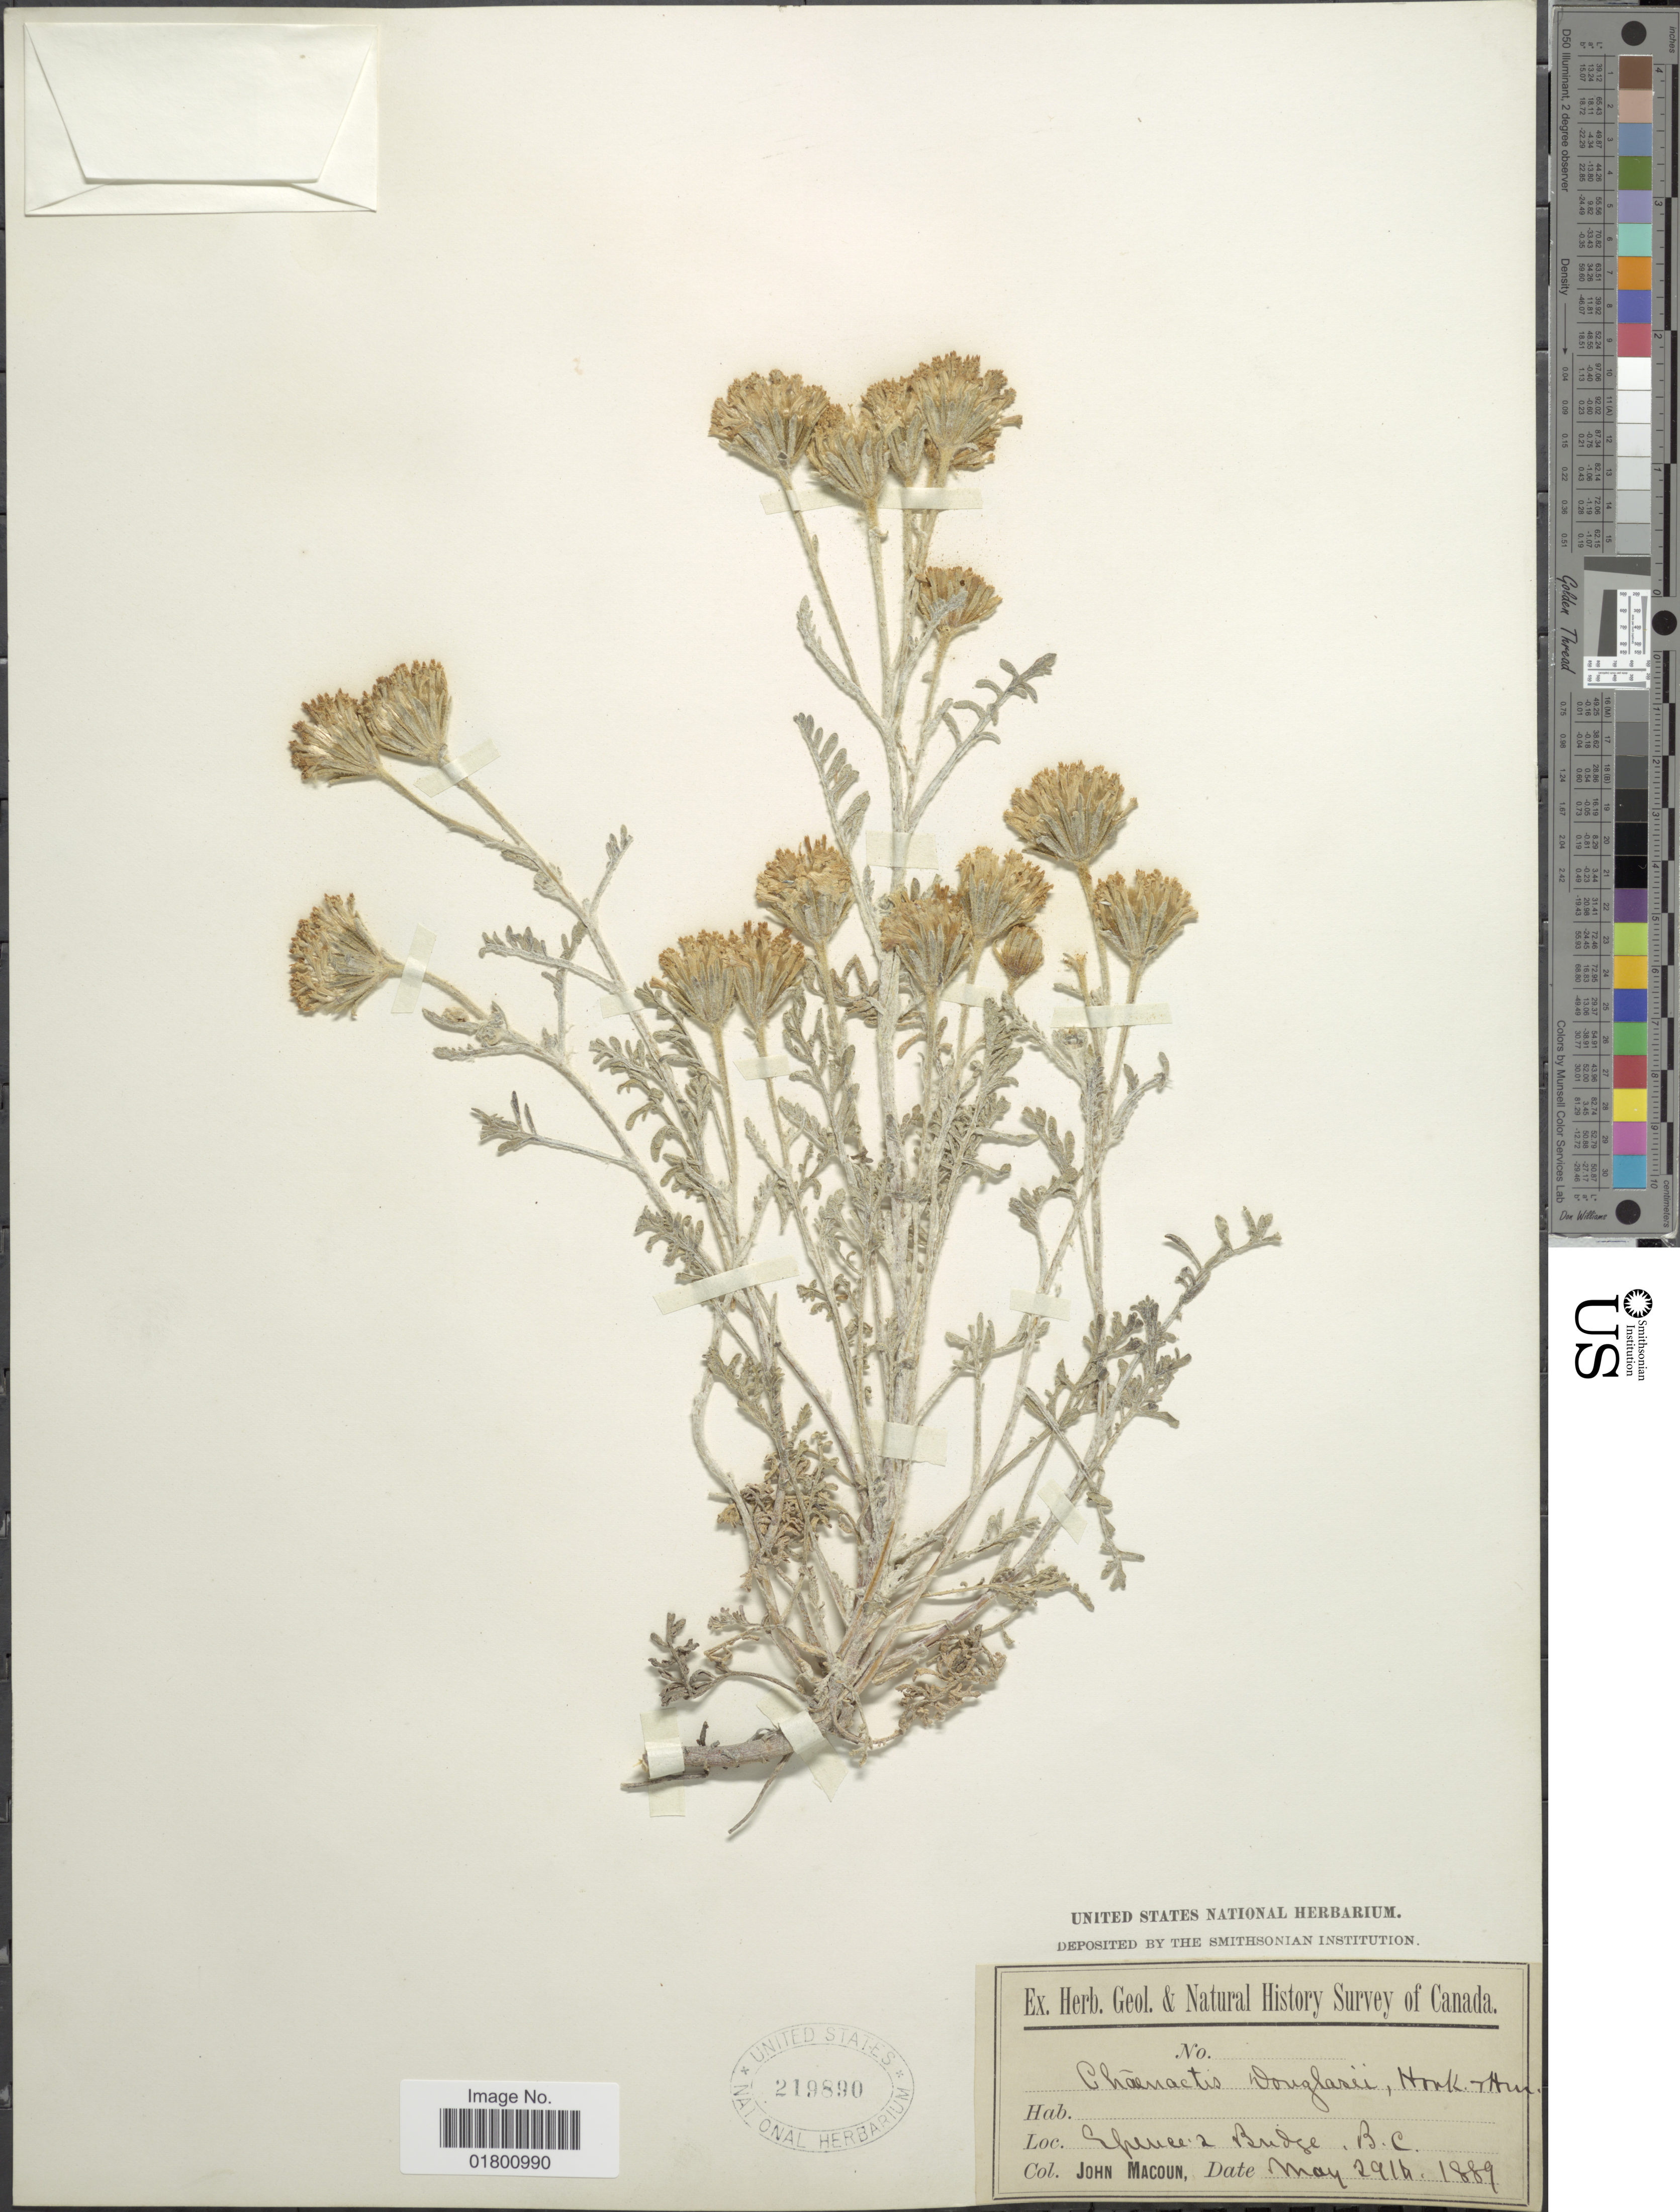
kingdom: Plantae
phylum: Tracheophyta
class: Magnoliopsida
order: Asterales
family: Asteraceae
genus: Chaenactis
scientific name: Chaenactis douglasii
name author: Hook. & Arn.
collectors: J. Macoun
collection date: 1889-05-29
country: Canada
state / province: British Columbia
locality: Ephemera Bridge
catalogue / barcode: US 219890